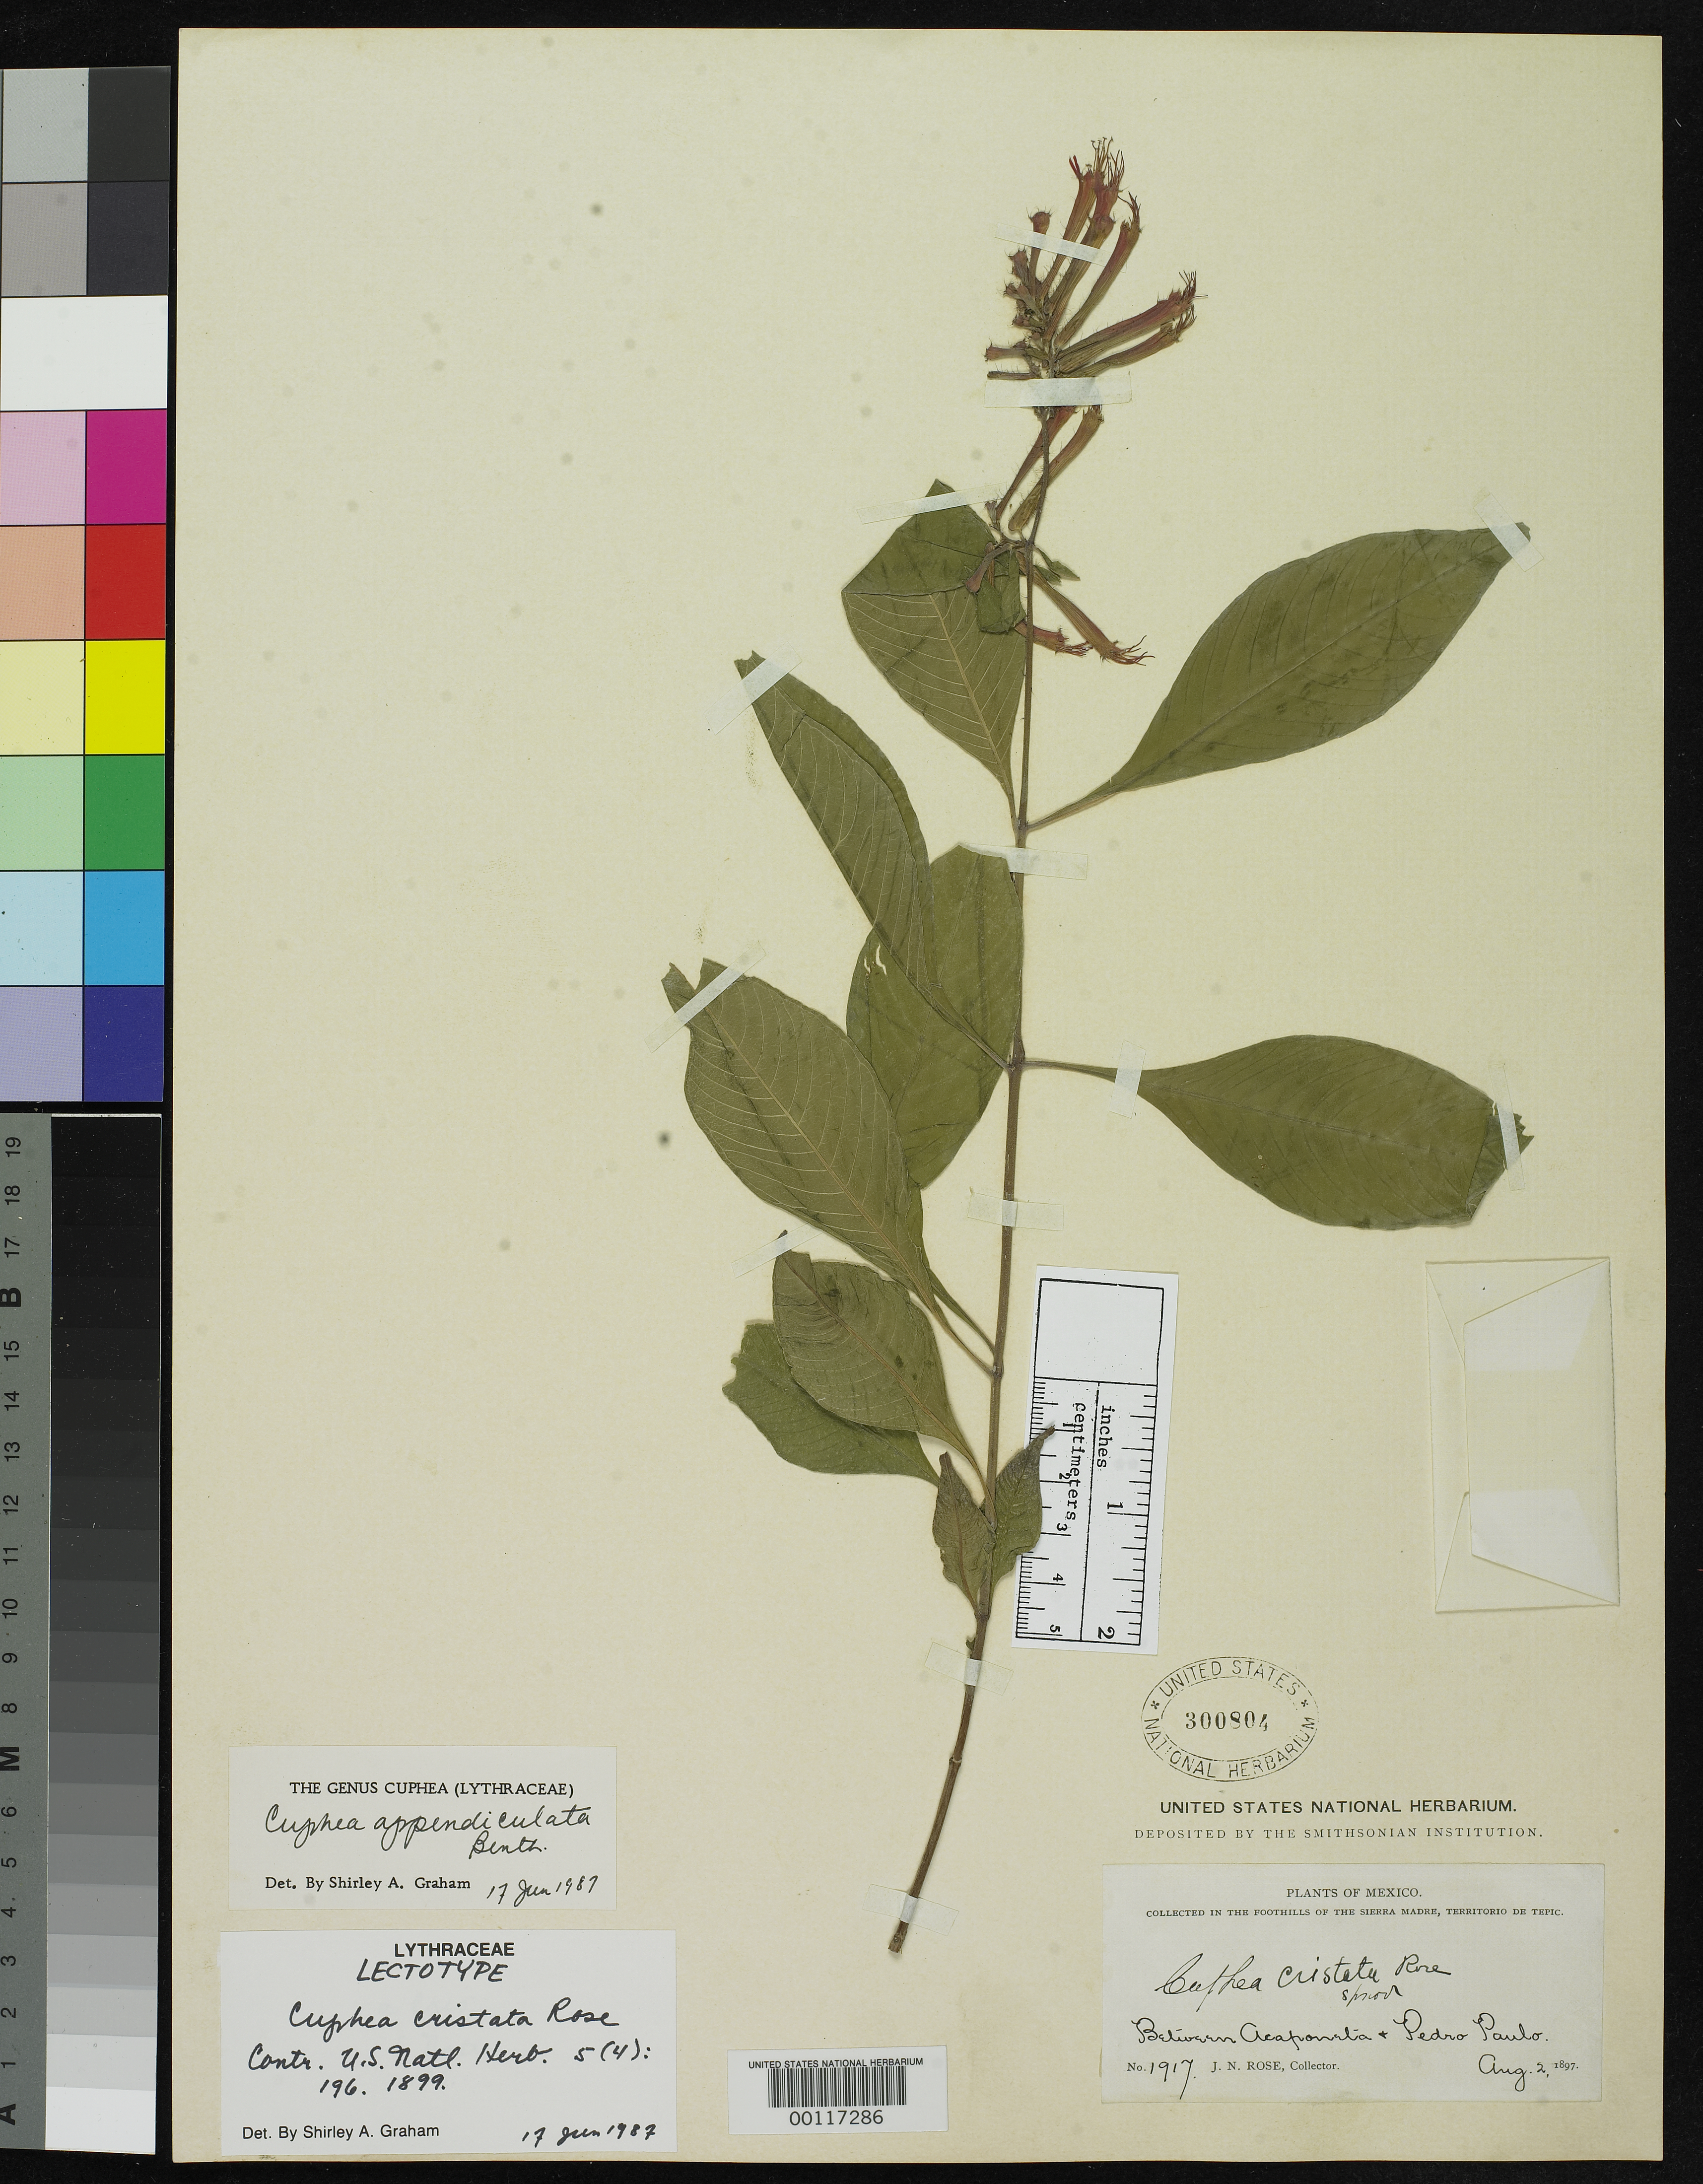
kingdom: Plantae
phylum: Tracheophyta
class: Magnoliopsida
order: Myrtales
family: Lythraceae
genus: Cuphea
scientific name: Cuphea cristata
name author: Rose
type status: Lectotype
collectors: J. N. Rose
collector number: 1917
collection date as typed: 02 Aug 1897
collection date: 1897-08-02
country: Mexico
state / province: Jalisco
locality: Between Acaponeta and Pedro Paulo.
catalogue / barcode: US 300804